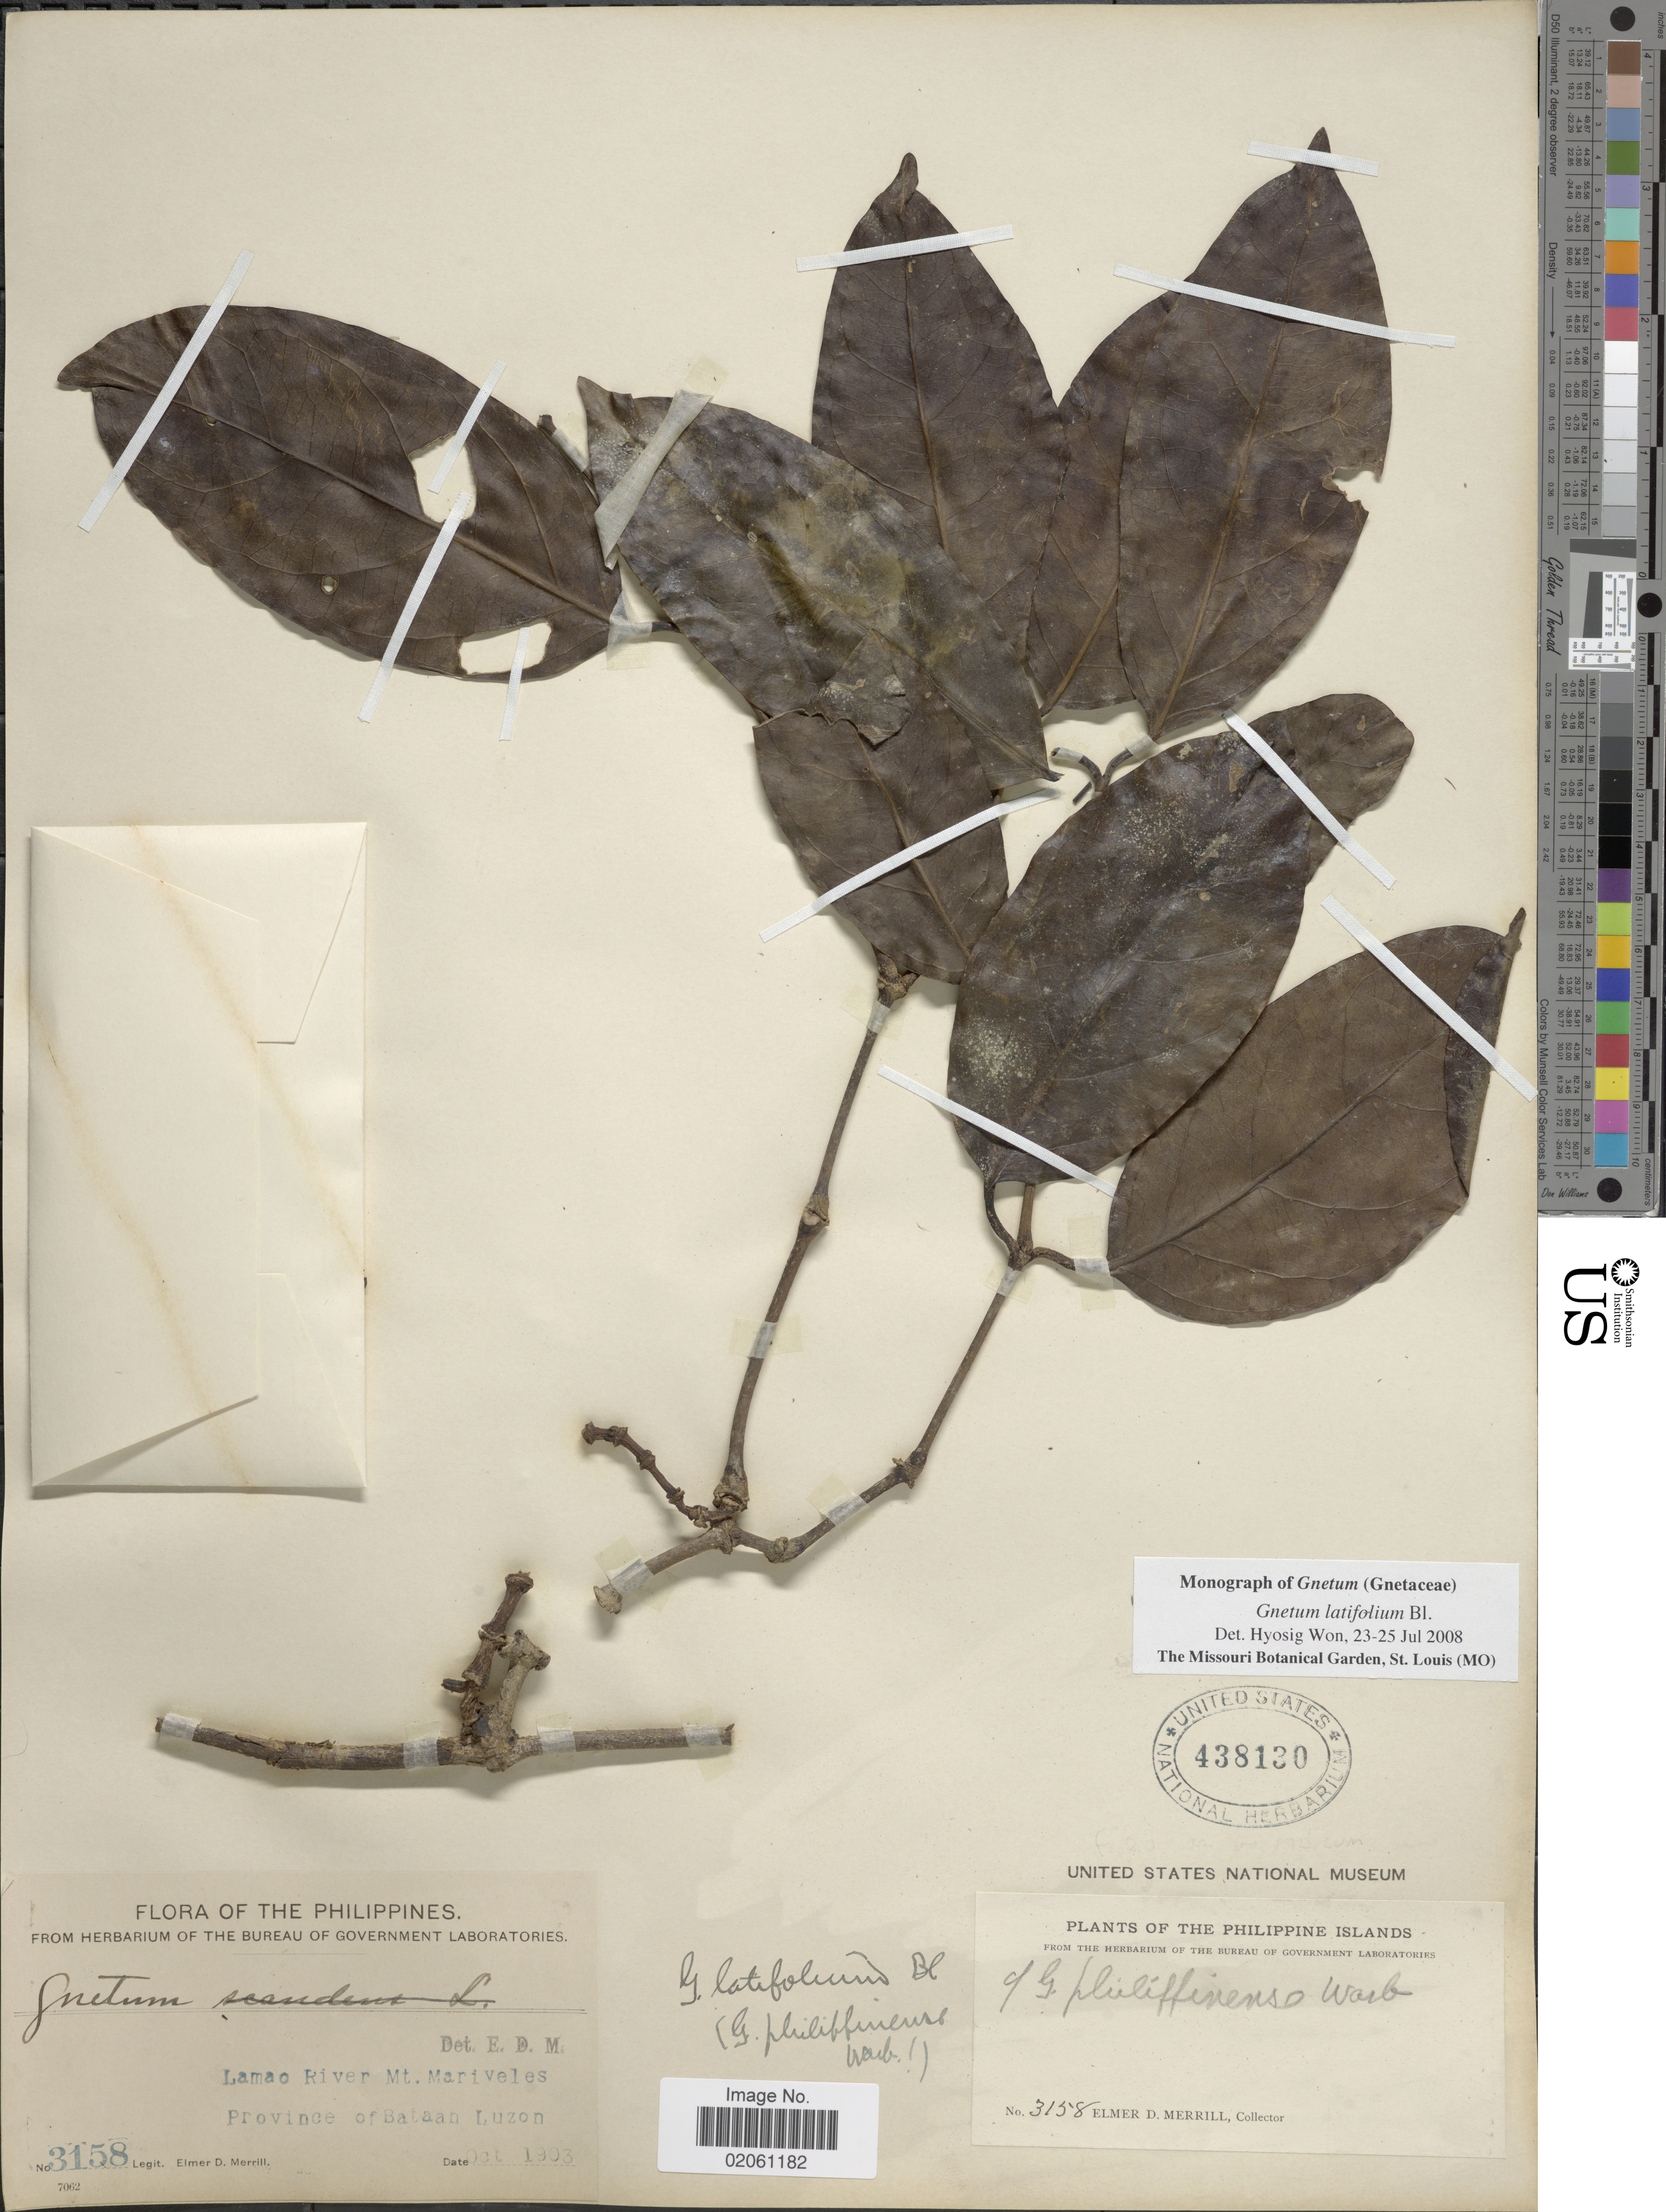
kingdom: Plantae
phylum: Tracheophyta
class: Gnetopsida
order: Gnetales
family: Gnetaceae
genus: Gnetum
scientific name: Gnetum indicum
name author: (Lour.) Merr.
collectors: E. D. Merrill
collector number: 3158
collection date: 1903-10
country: Philippines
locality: Lamao River, Mt. Mariveles. Province of Bataan, Luzon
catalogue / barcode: US 438130